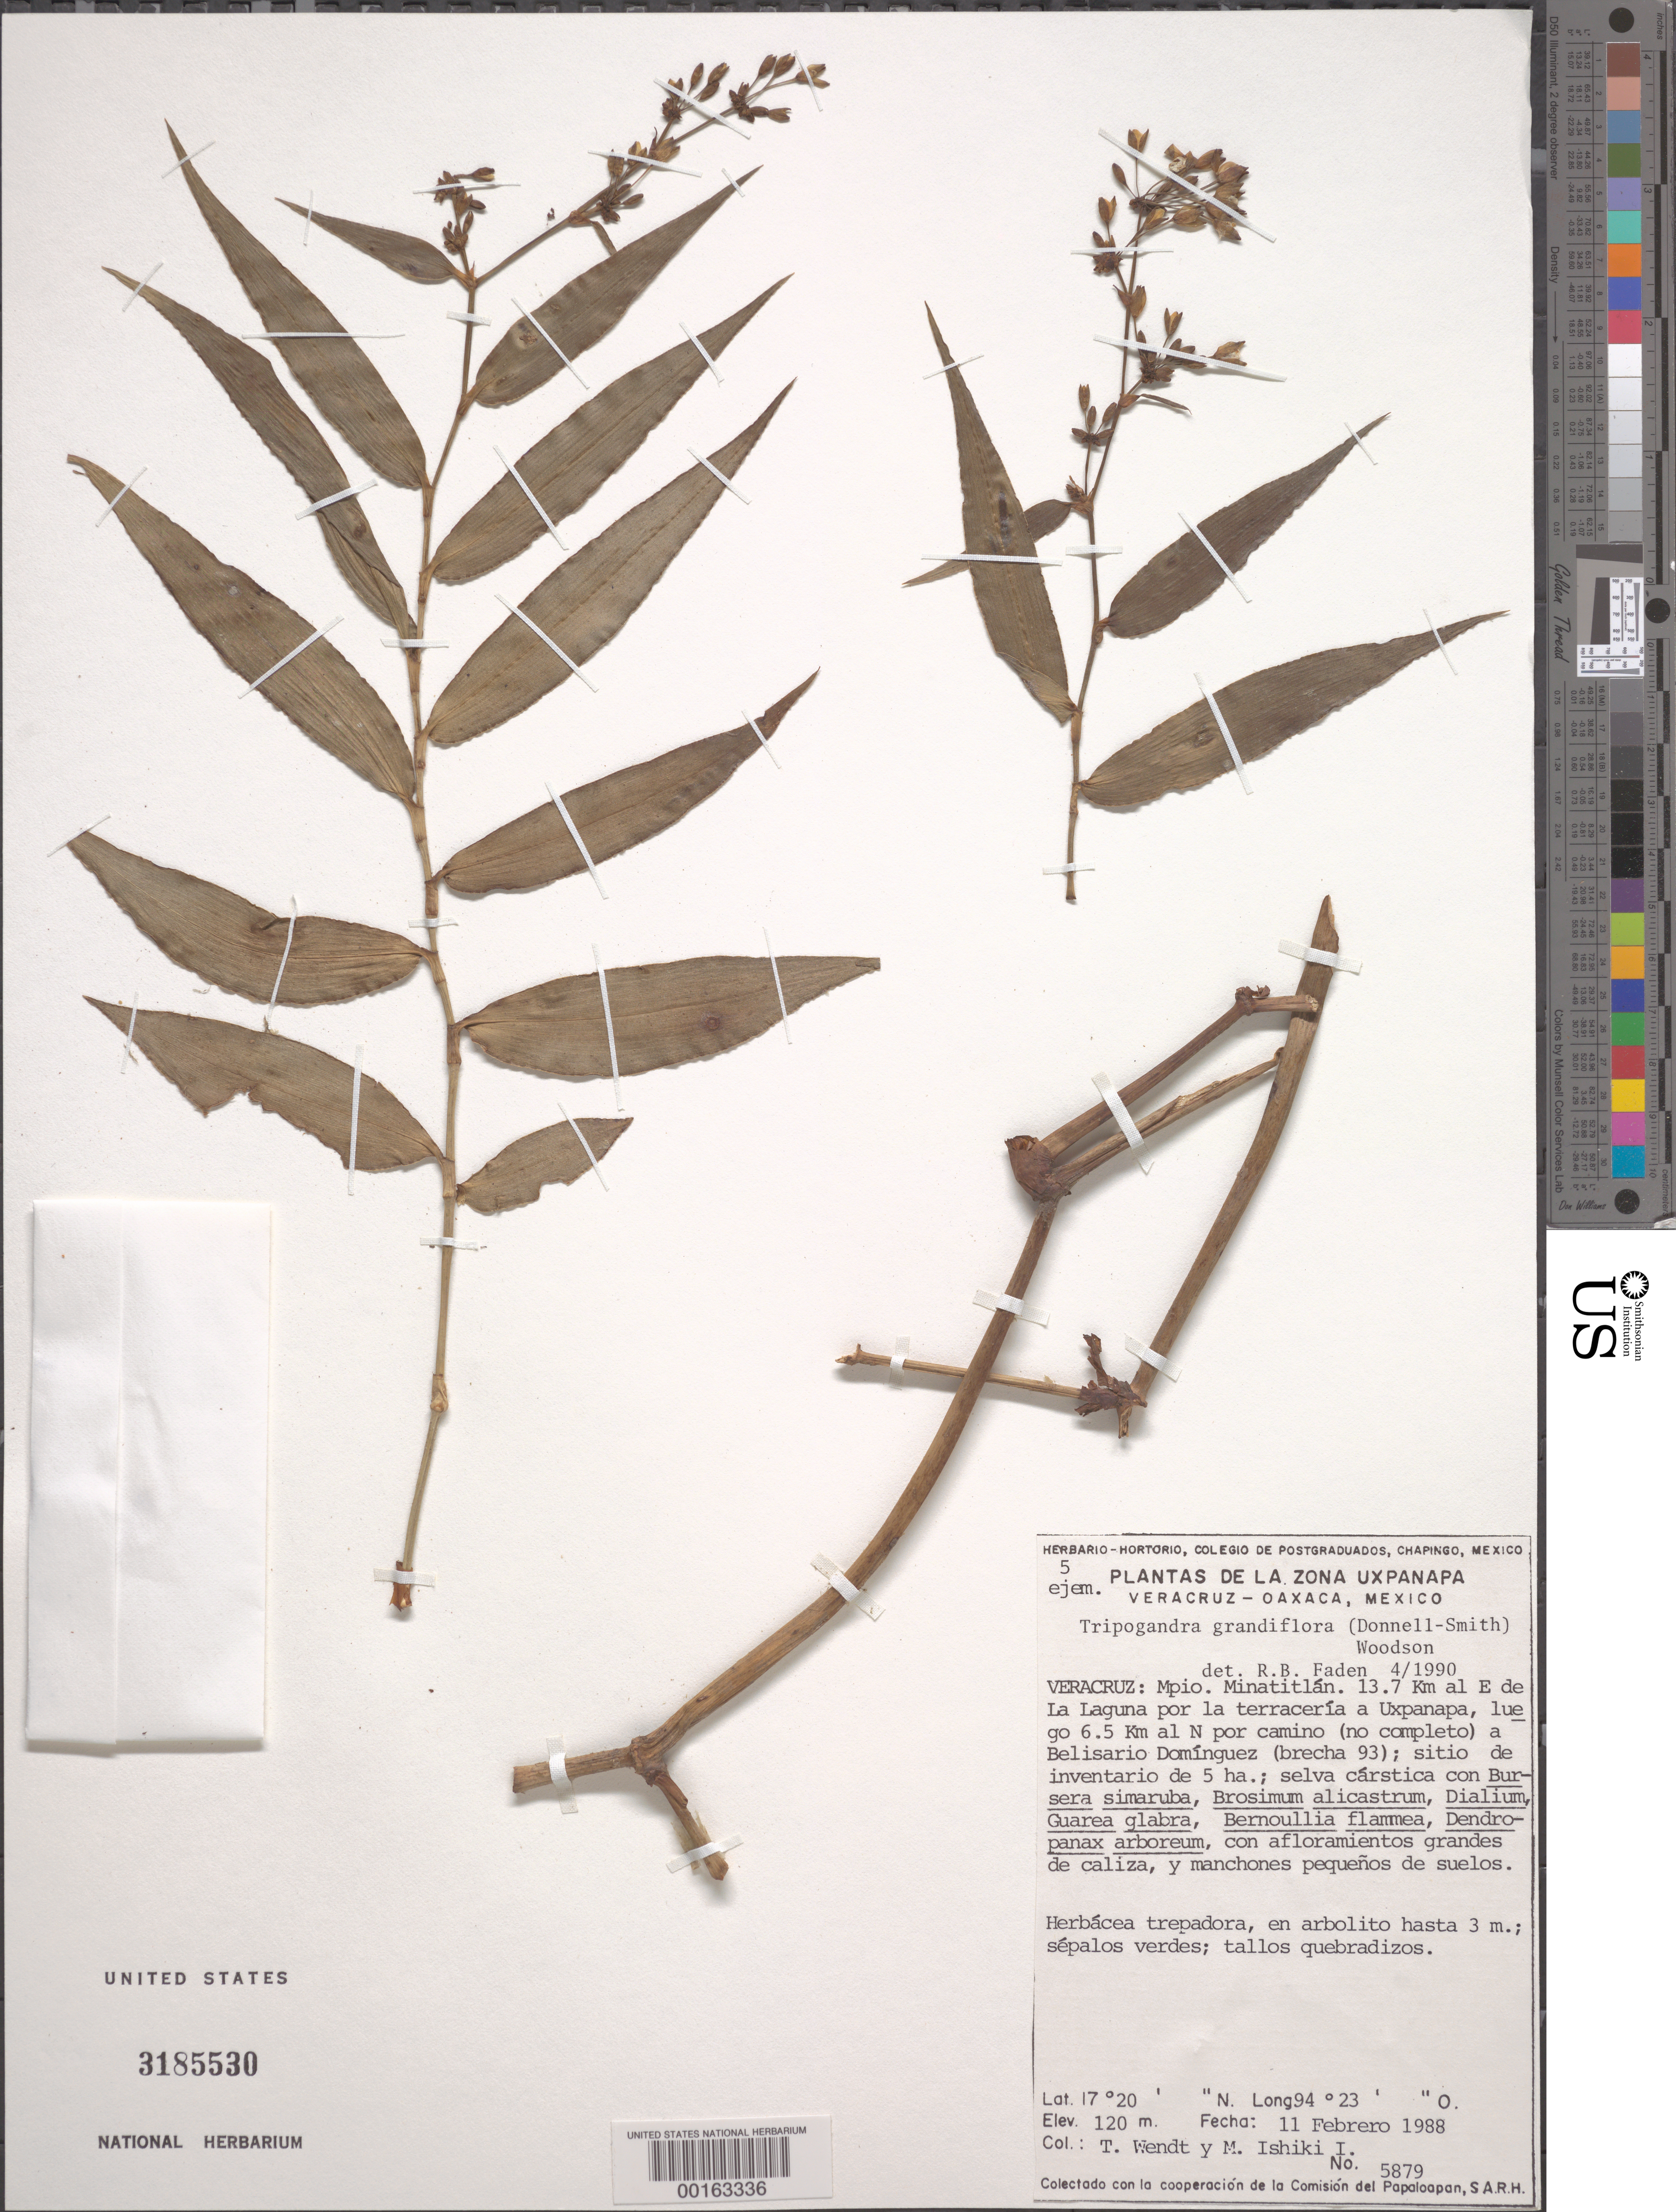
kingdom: Plantae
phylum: Tracheophyta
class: Liliopsida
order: Commelinales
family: Commelinaceae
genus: Tripogandra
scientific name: Tripogandra grandiflora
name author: (Donn. Sm.) Woodson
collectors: T. L. Wendt & M. Ishiki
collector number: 5879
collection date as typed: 11 Feb 1988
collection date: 1988-02-11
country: Mexico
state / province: Veracruz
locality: Minatitlán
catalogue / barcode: US 3185530